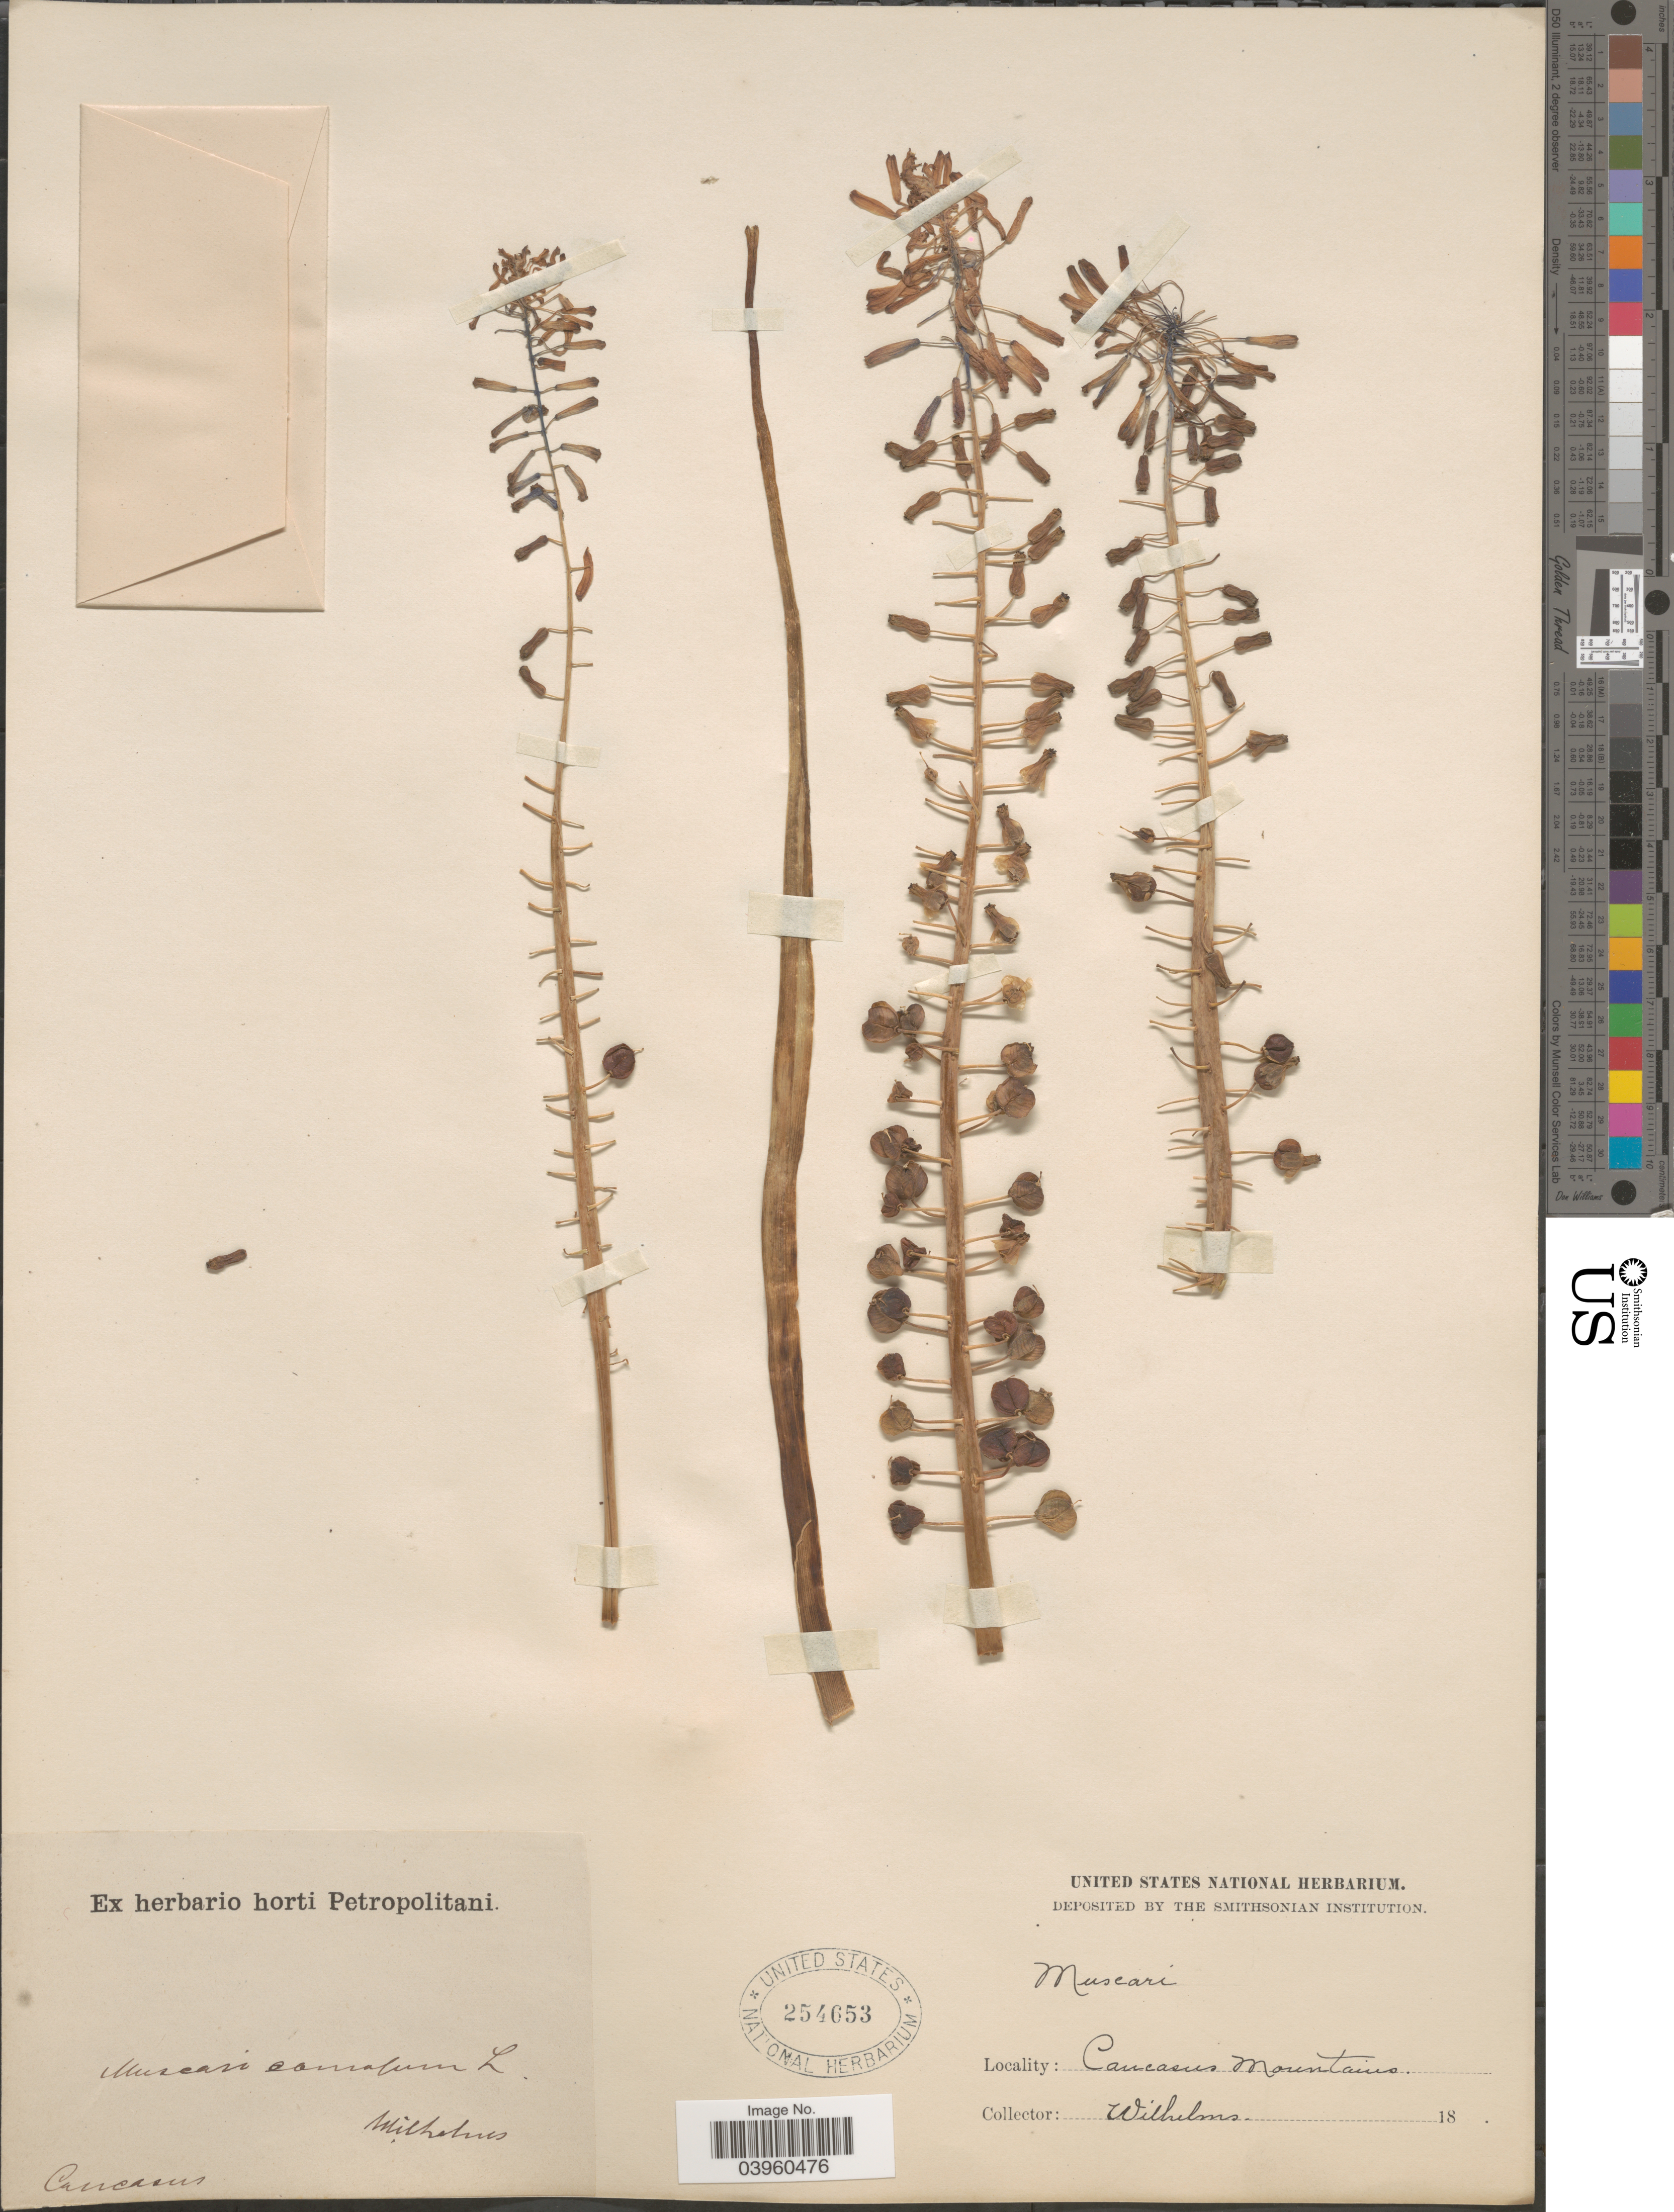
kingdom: Plantae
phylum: Tracheophyta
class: Liliopsida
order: Asparagales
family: Asparagaceae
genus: Muscari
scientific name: Muscari sp.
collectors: C. Wilhelms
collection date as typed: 18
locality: Caucasus. Caucasus Mountains.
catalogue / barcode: US 254653